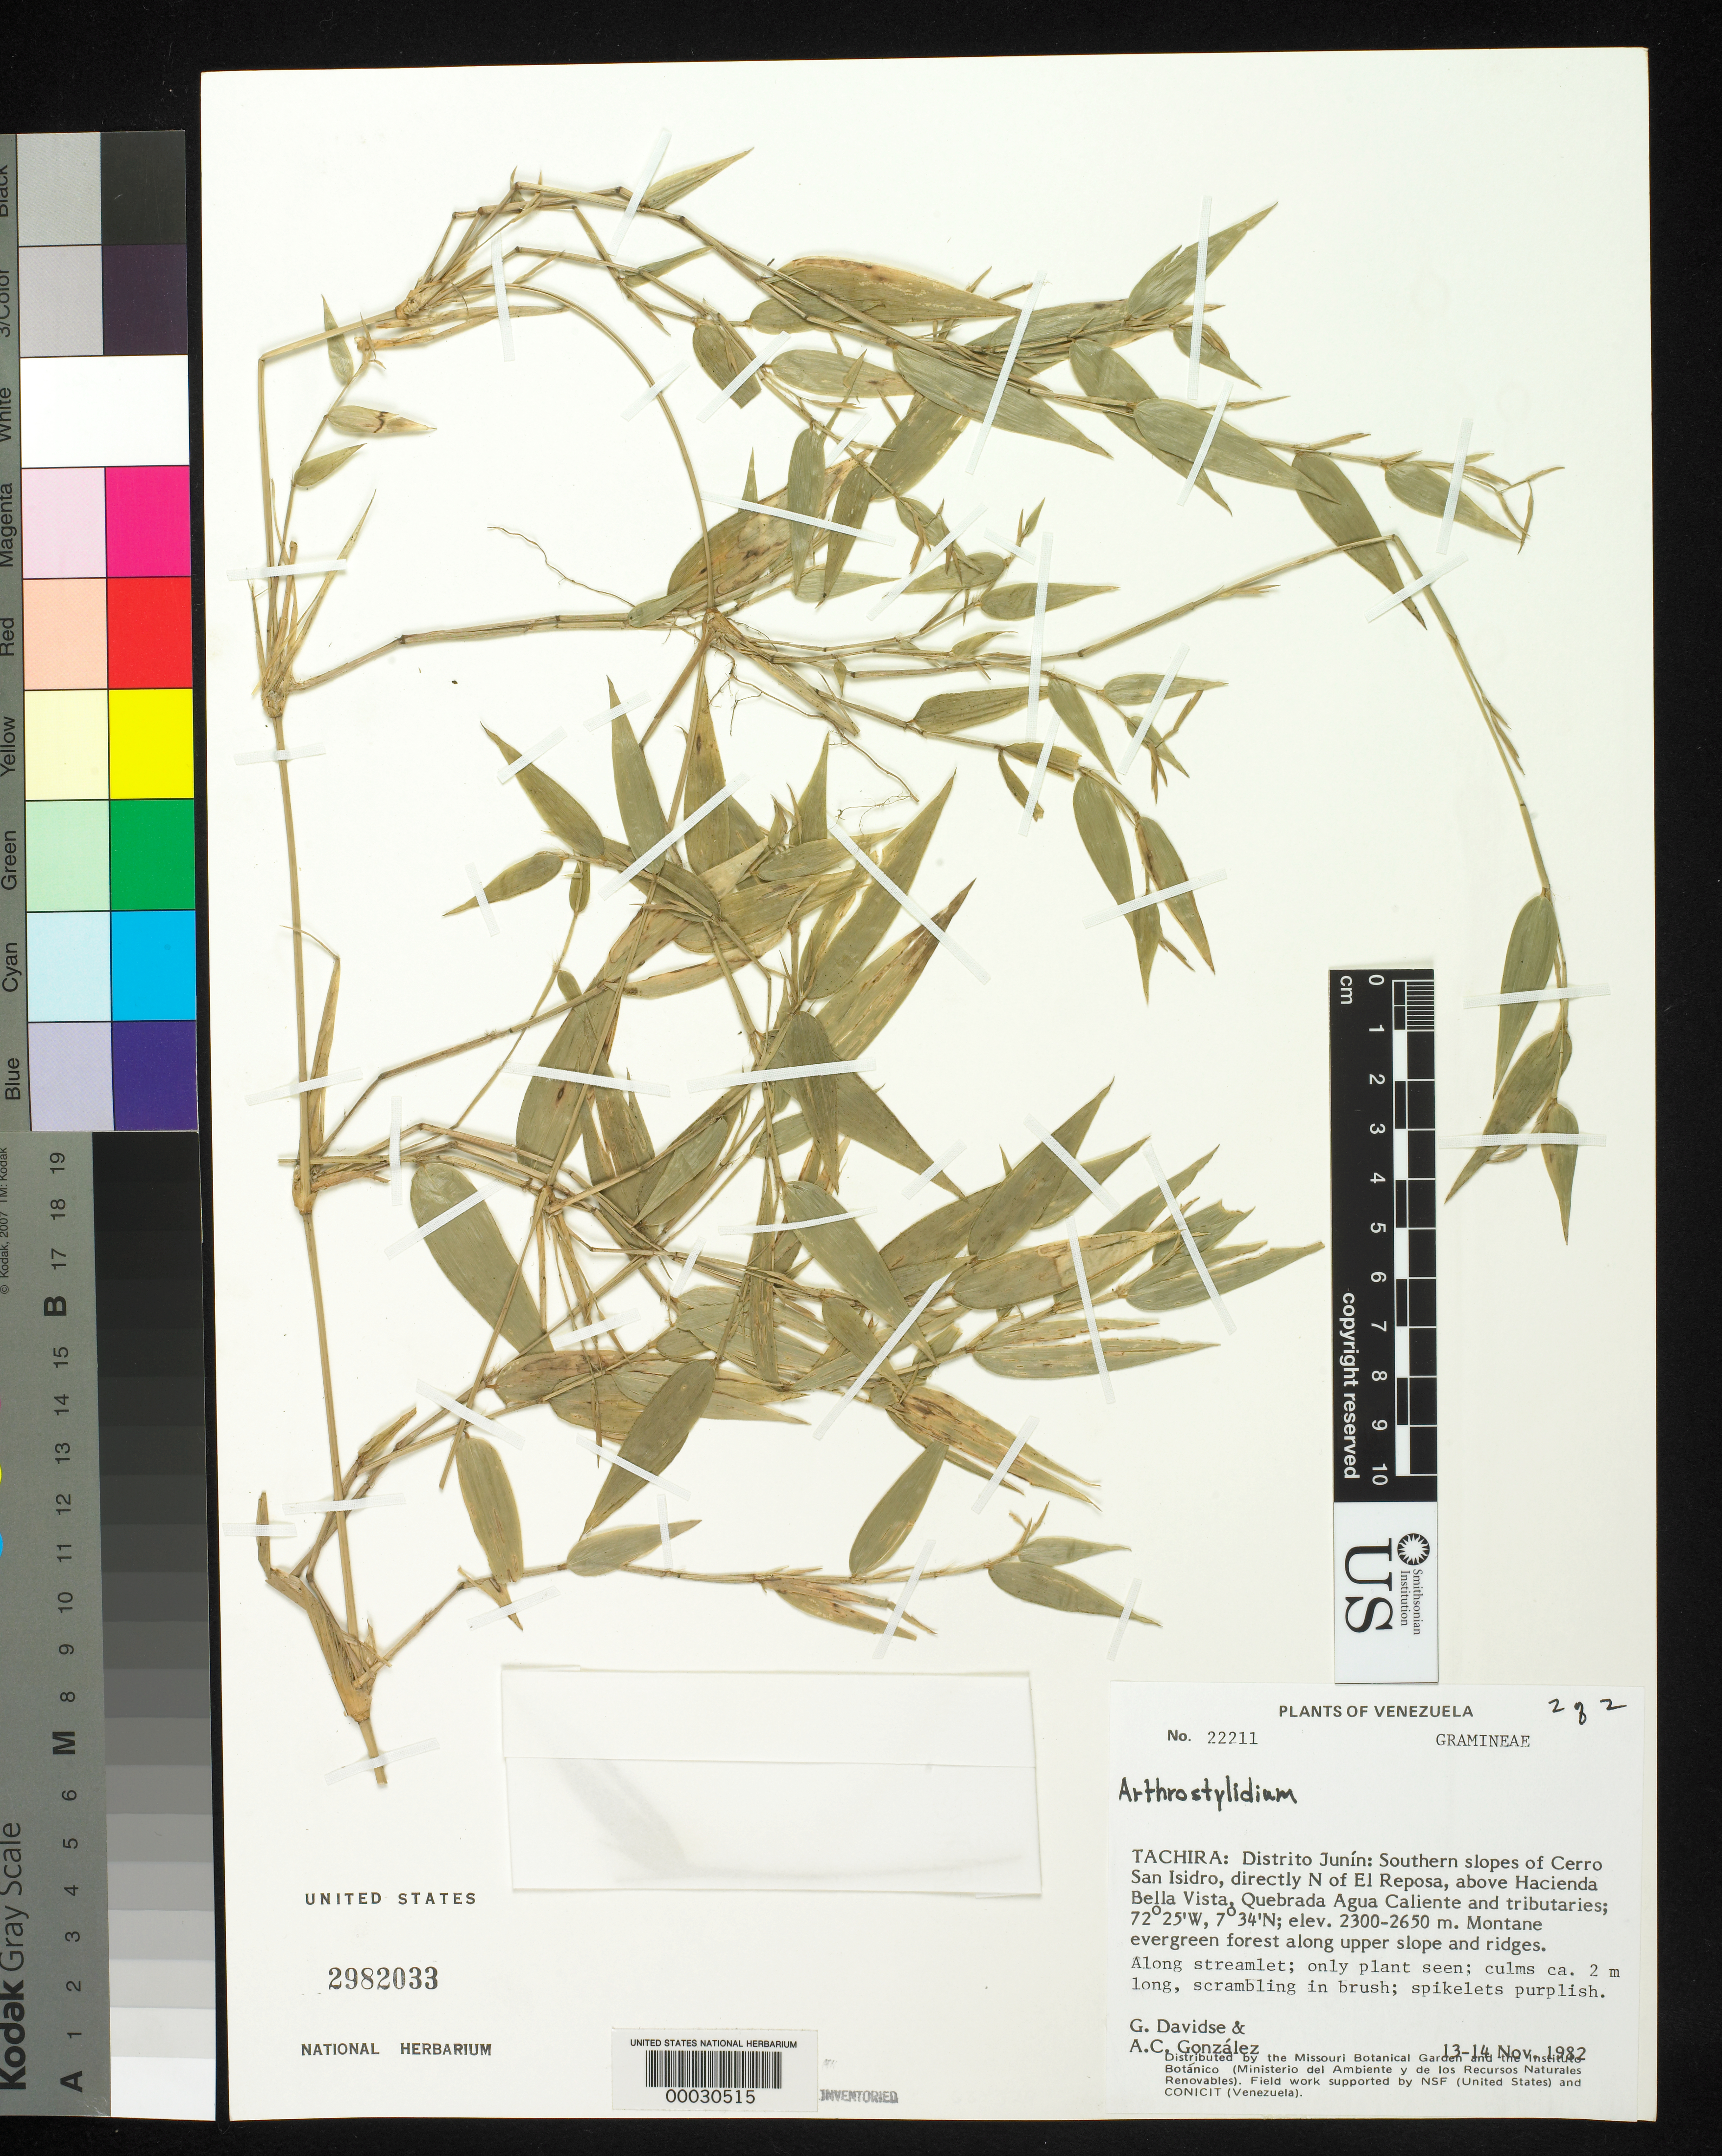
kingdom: Plantae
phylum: Tracheophyta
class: Liliopsida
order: Poales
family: Poaceae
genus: Arthrostylidium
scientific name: Arthrostylidium sp.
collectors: G. Davidse & A. C. González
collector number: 22211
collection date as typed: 13 Nov 1982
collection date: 1982-11-13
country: Venezuela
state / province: Tachira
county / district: Junin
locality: Cerro san isidro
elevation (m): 2300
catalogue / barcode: US 2982033